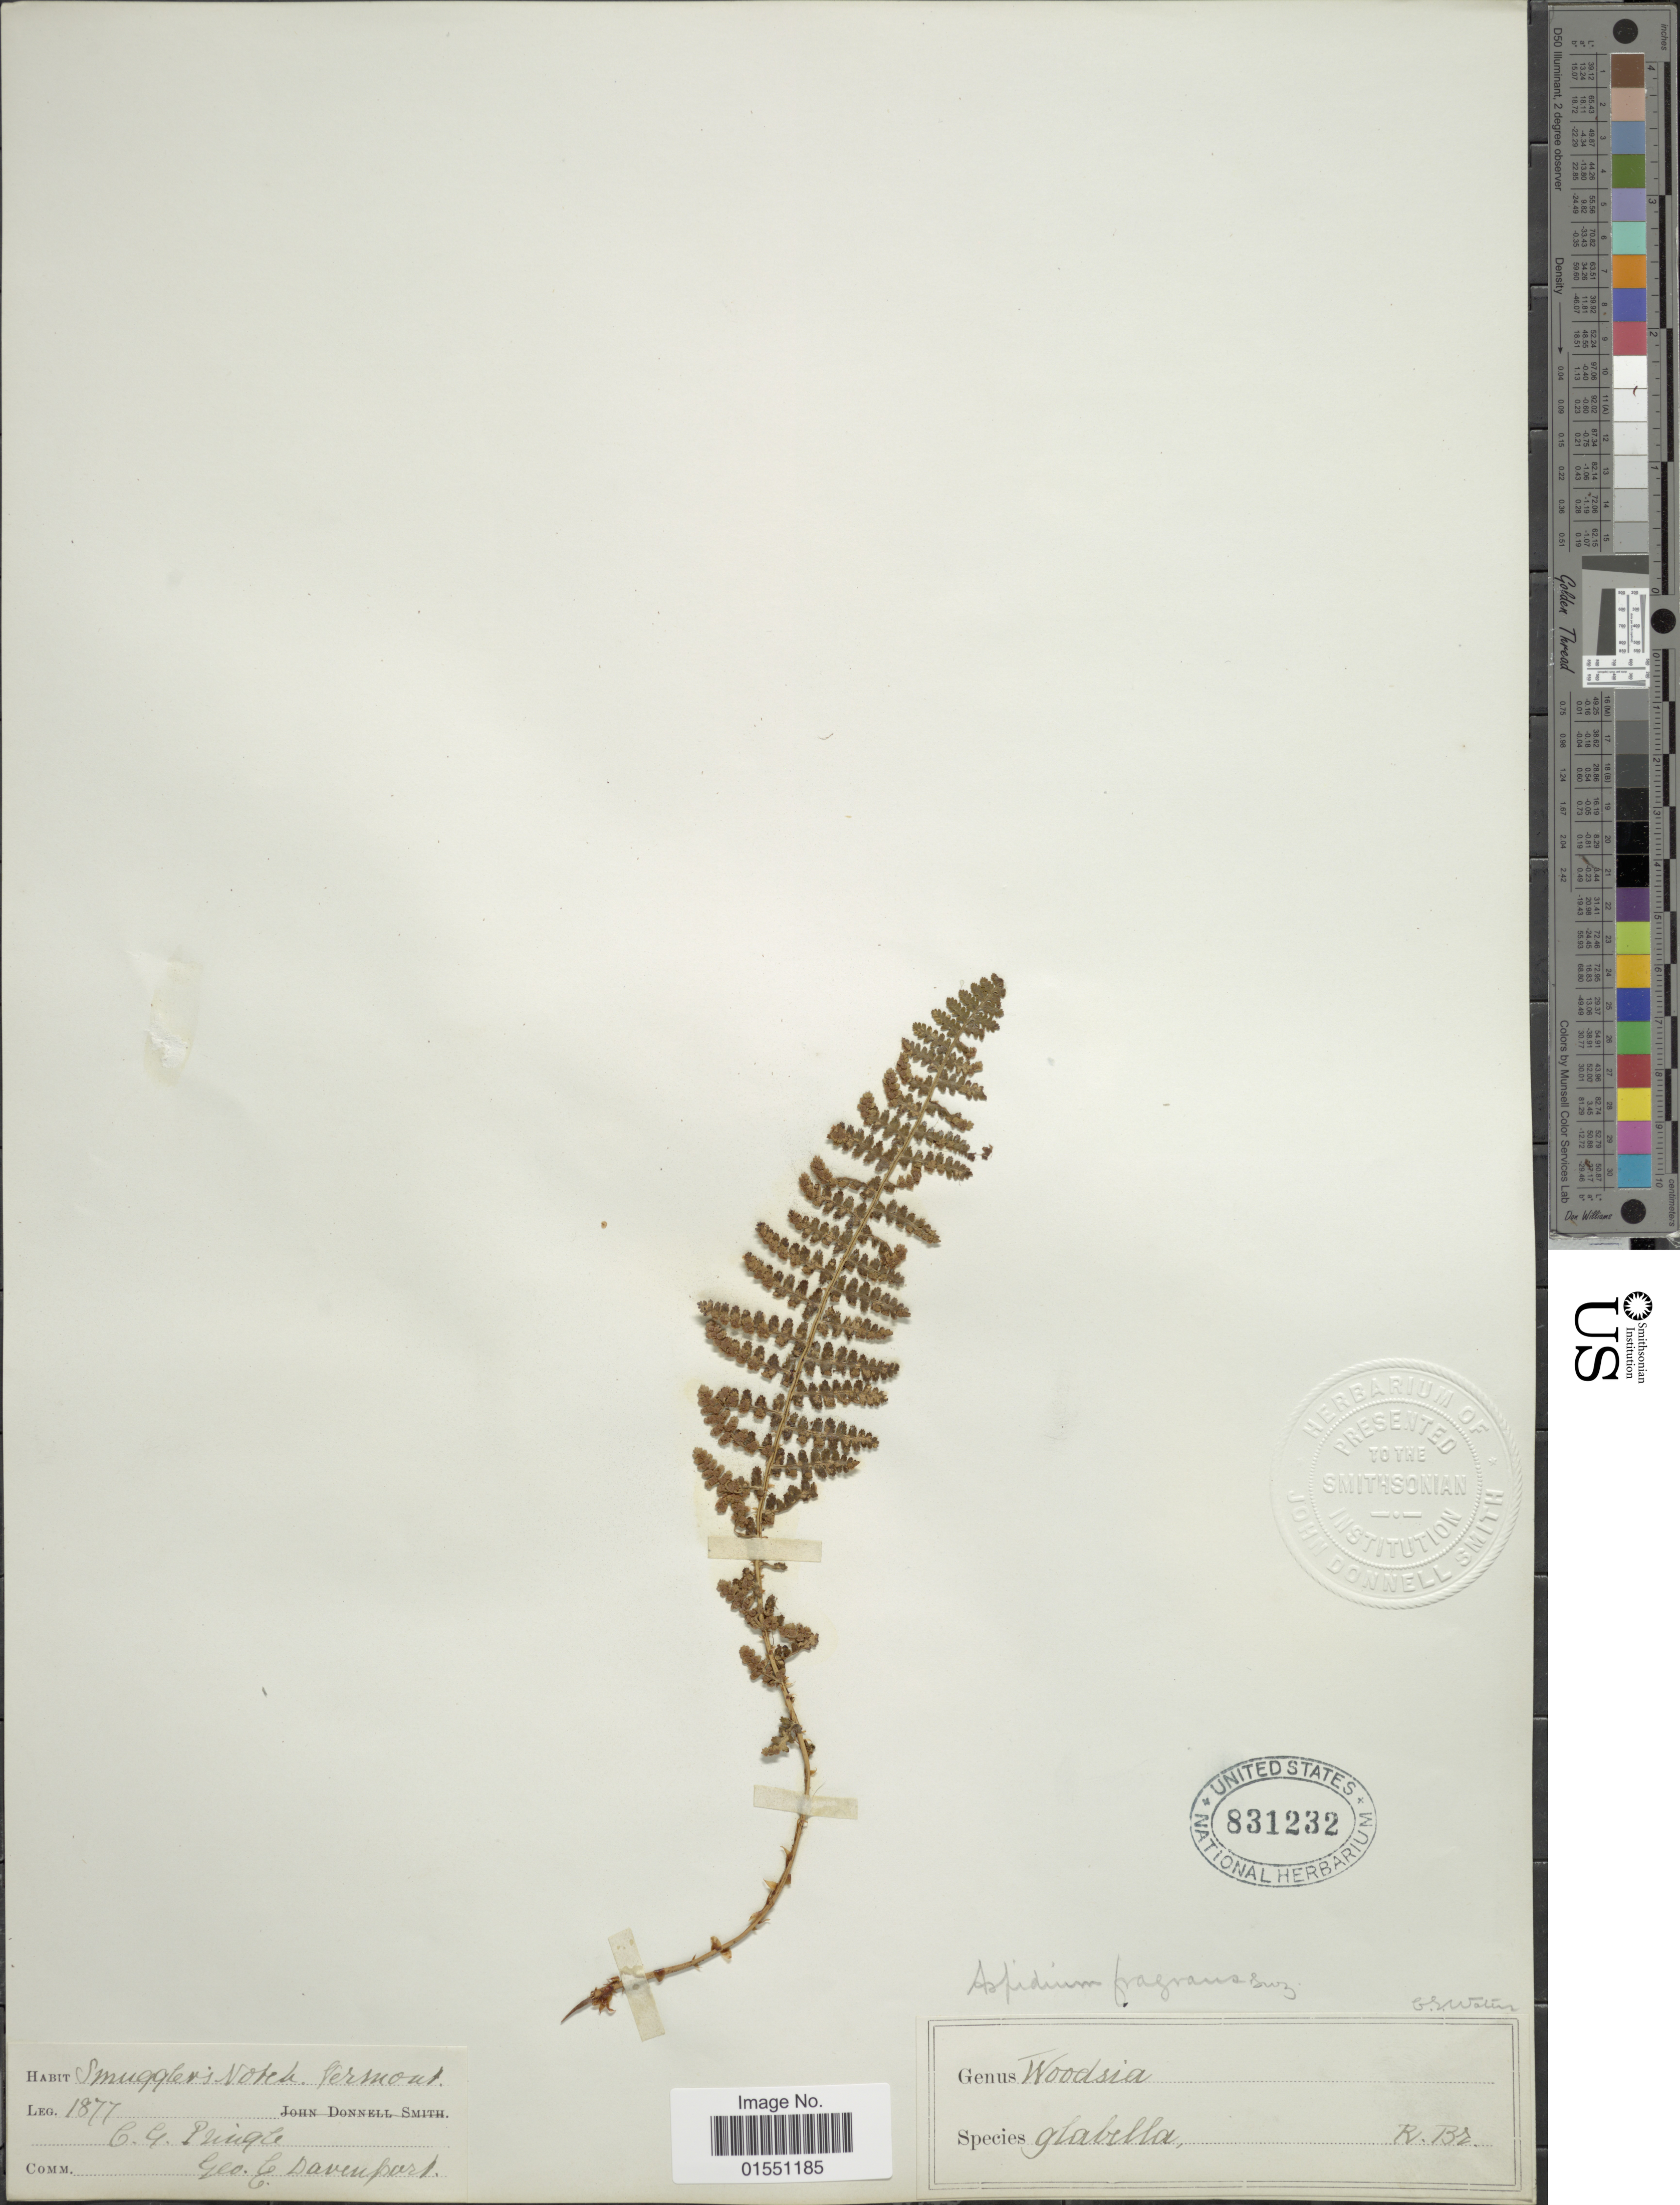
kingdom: Plantae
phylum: Tracheophyta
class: Polypodiopsida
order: Polypodiales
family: Dryopteridaceae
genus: Dryopteris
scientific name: Dryopteris fragrans var. hookeriana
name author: A. Prince ex Weath.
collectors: C. G. Pringle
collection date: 1877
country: United States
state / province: Vermont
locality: Smuggler's Notch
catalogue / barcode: US 831232